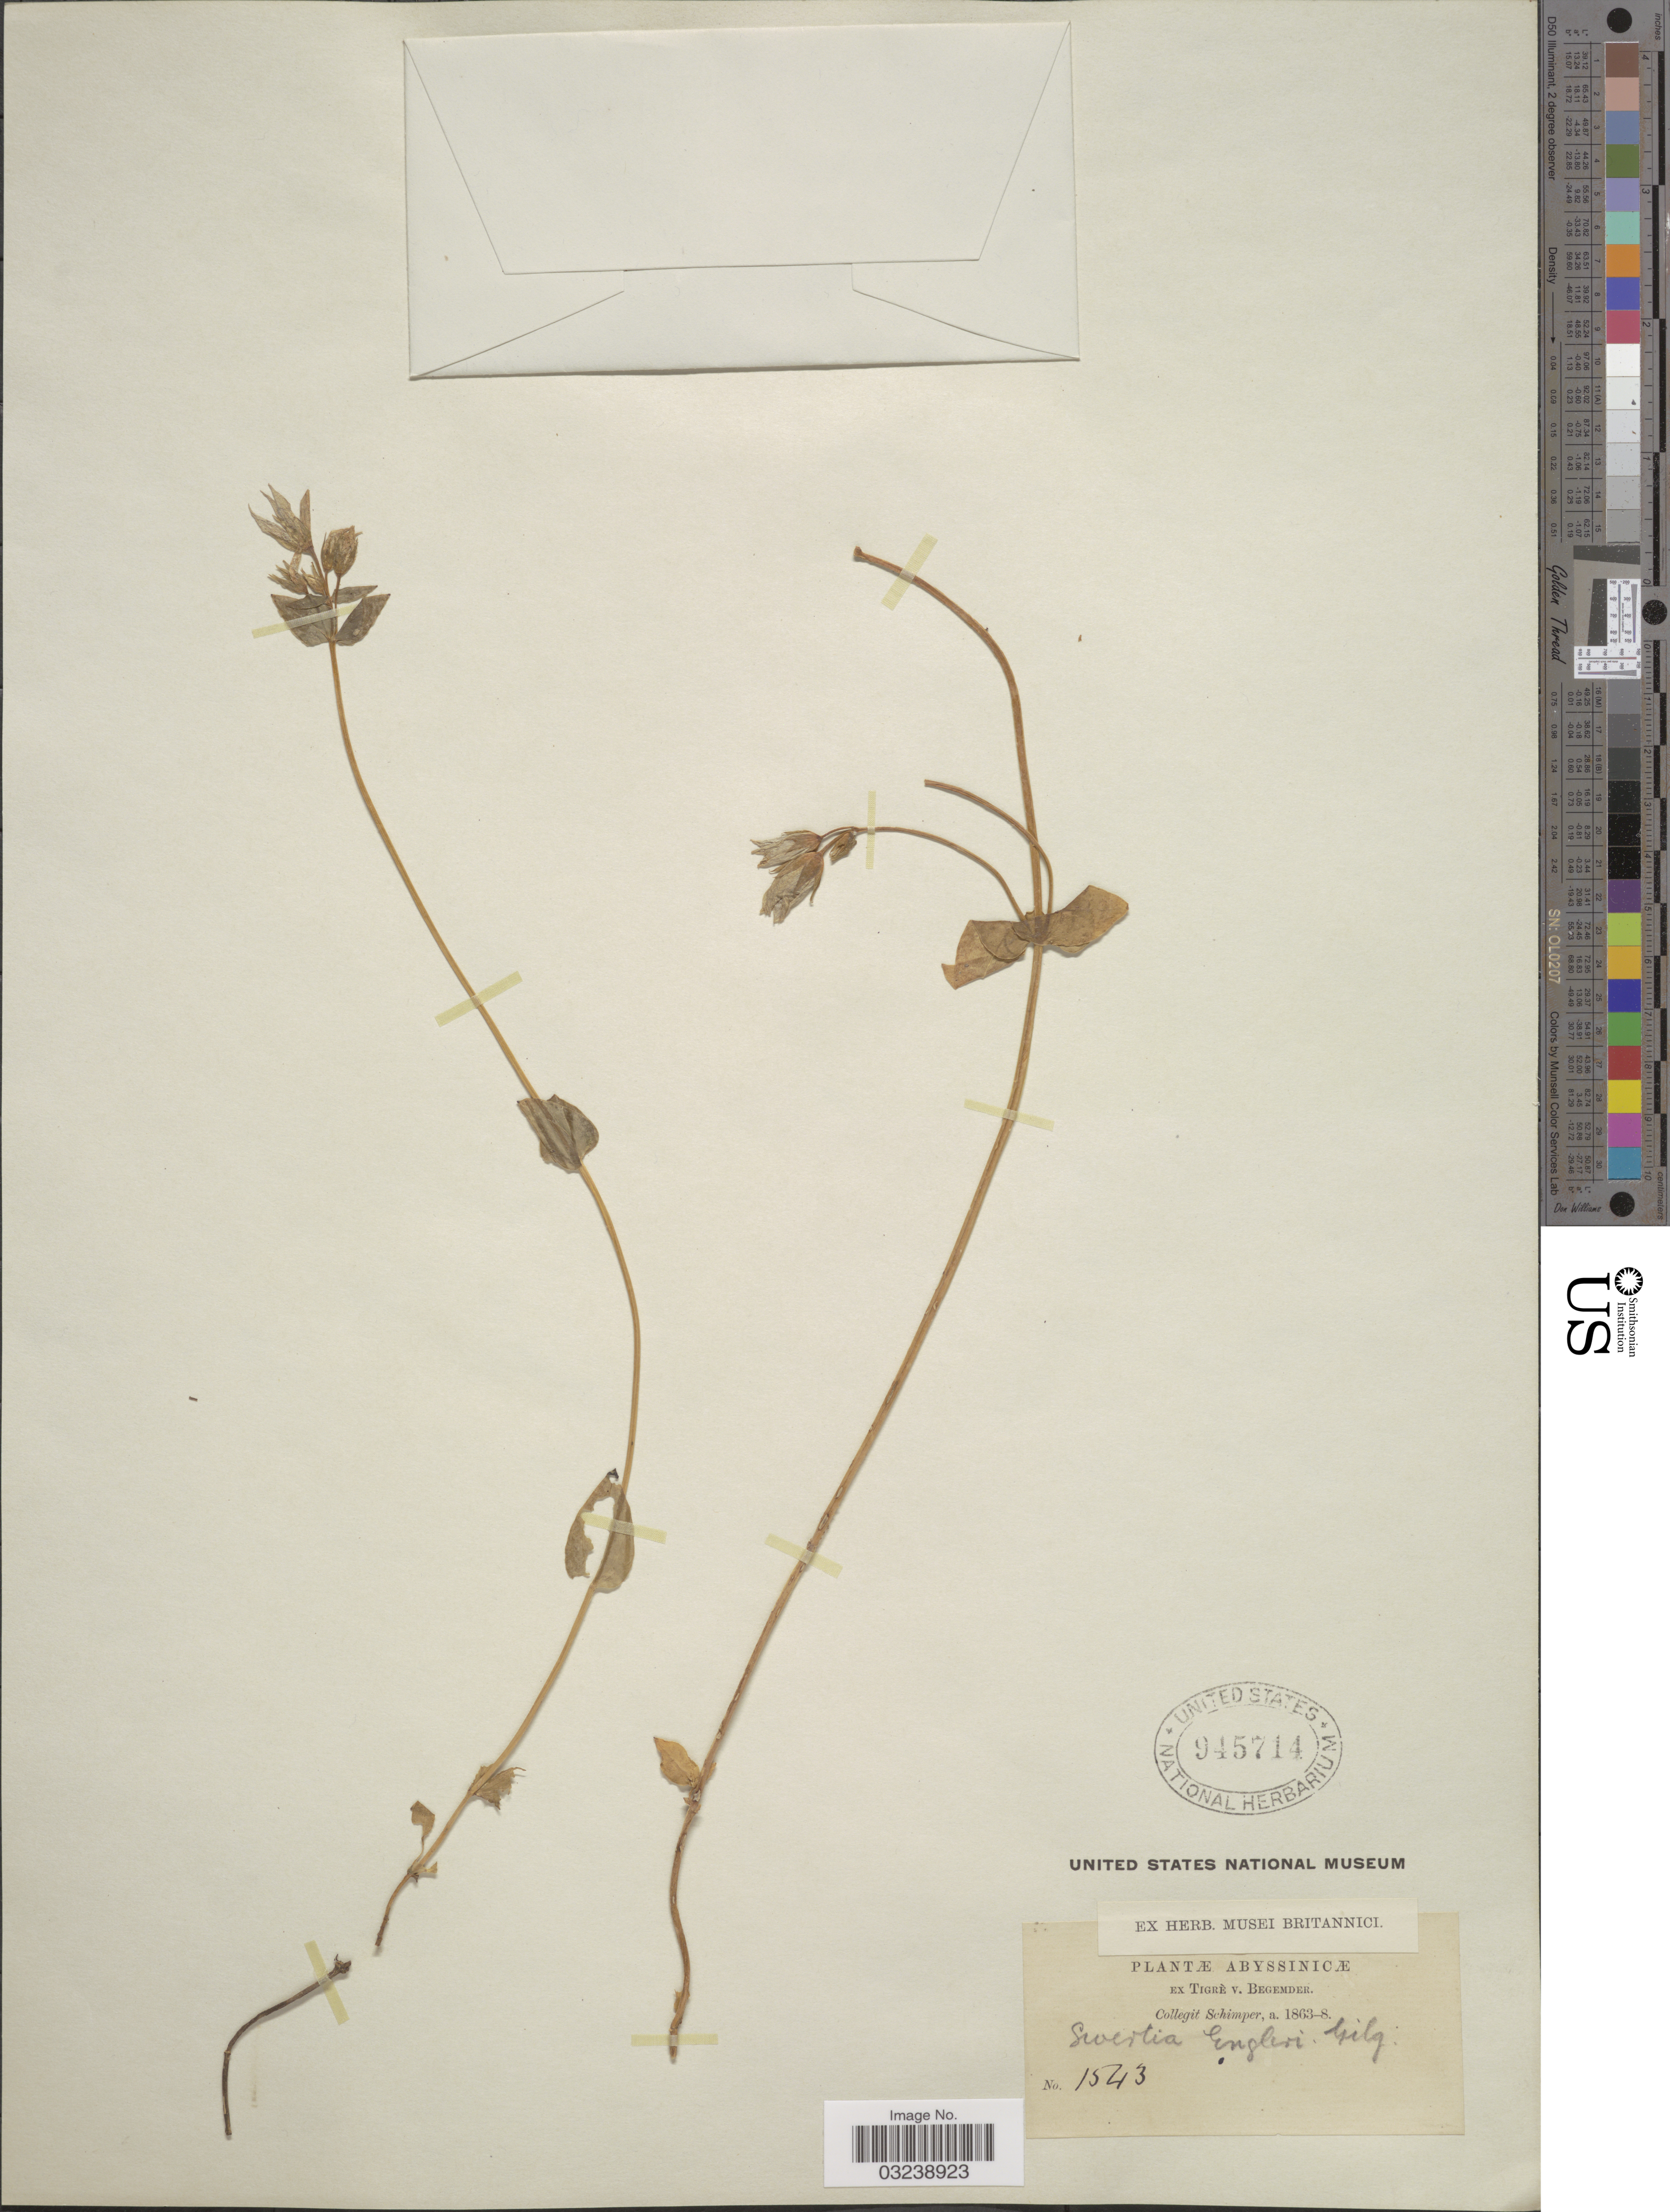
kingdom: Plantae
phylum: Tracheophyta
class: Magnoliopsida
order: Gentianales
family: Gentianaceae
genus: Swertia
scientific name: Swertia engleri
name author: Gilg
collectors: -. Schimper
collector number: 1543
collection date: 1863/1868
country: Eritrea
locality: Abyssinicæ. Ex Tigrè v. Begemder.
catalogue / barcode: US 945714